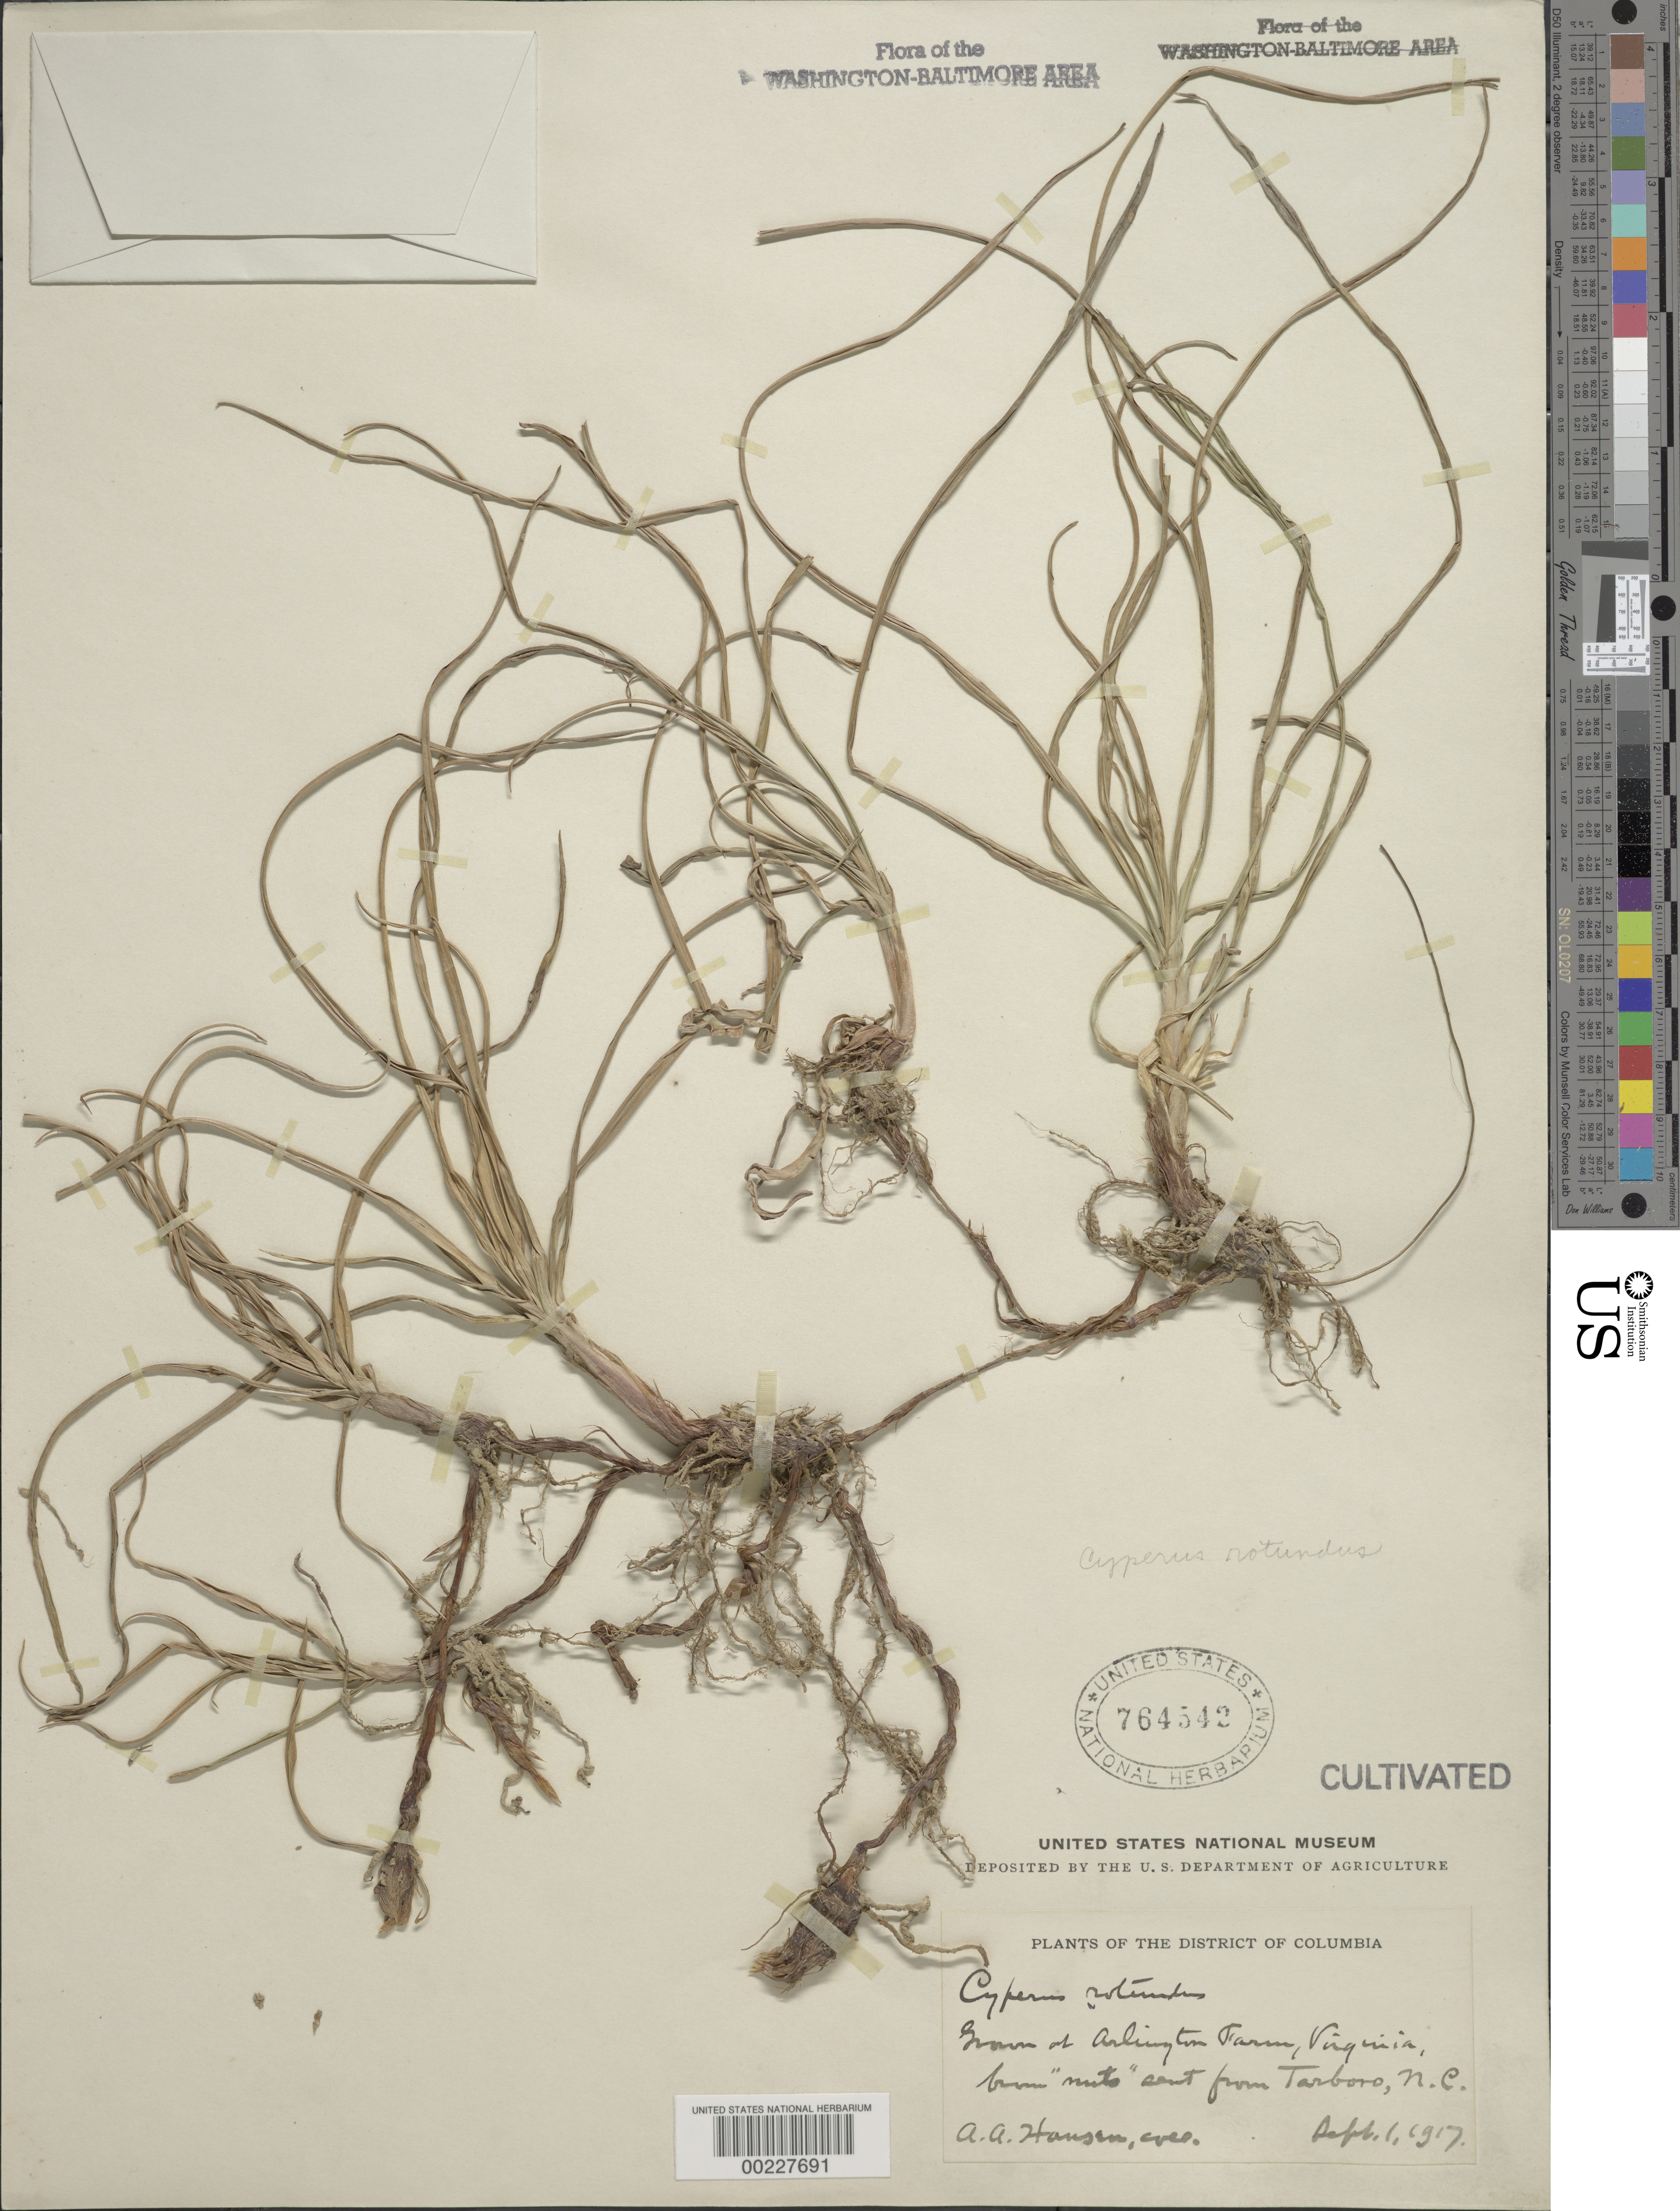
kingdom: Plantae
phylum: Tracheophyta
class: Liliopsida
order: Poales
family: Cyperaceae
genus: Cyperus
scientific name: Cyperus rotundus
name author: L.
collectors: A. Hasen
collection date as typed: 01 Sep 1917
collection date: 1917-09-01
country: United States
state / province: Virginia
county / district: Arlington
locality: Arlington Farm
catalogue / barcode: US 764542